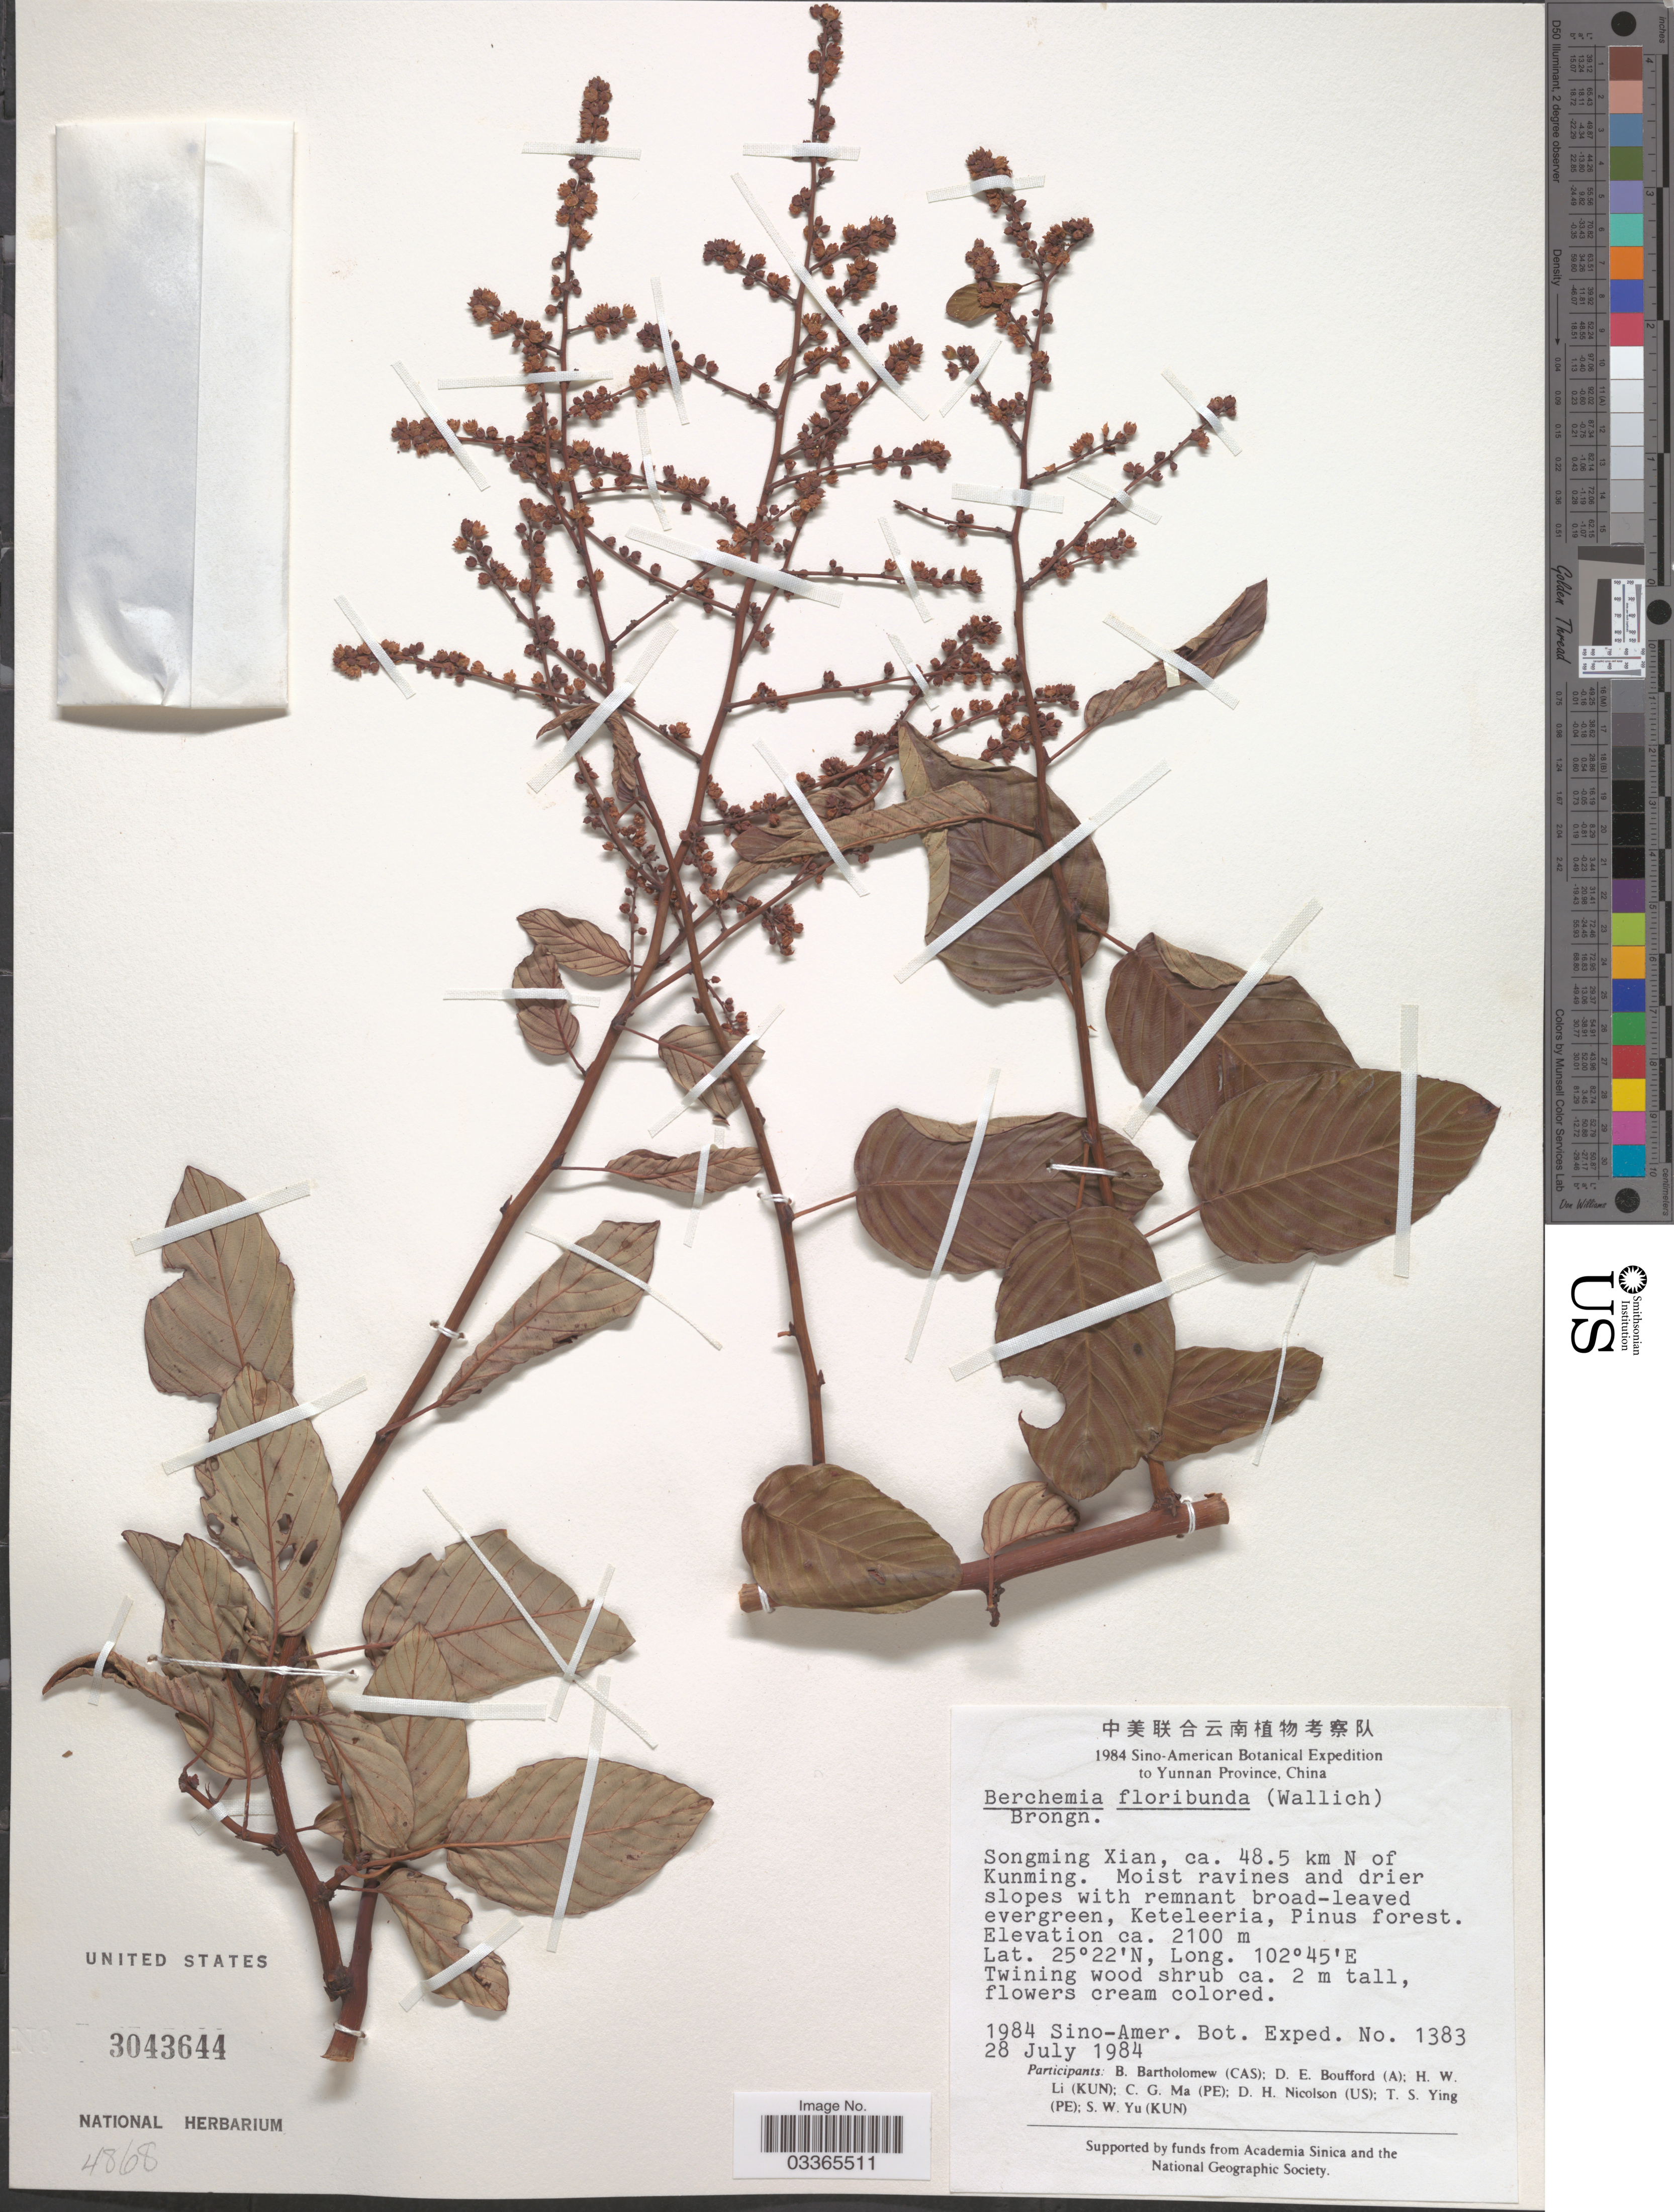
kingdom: Plantae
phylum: Tracheophyta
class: Magnoliopsida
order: Rosales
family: Rhamnaceae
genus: Berchemia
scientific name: Berchemia floribunda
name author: (Wall.) Brongn.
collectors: Sino-Amer. Bot. Exped. 1984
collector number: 1383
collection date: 1984-07-28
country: China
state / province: Yunnan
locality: Songming Xian, ca. 48.5 km N of Kunming.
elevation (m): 2100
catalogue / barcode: US 3043644